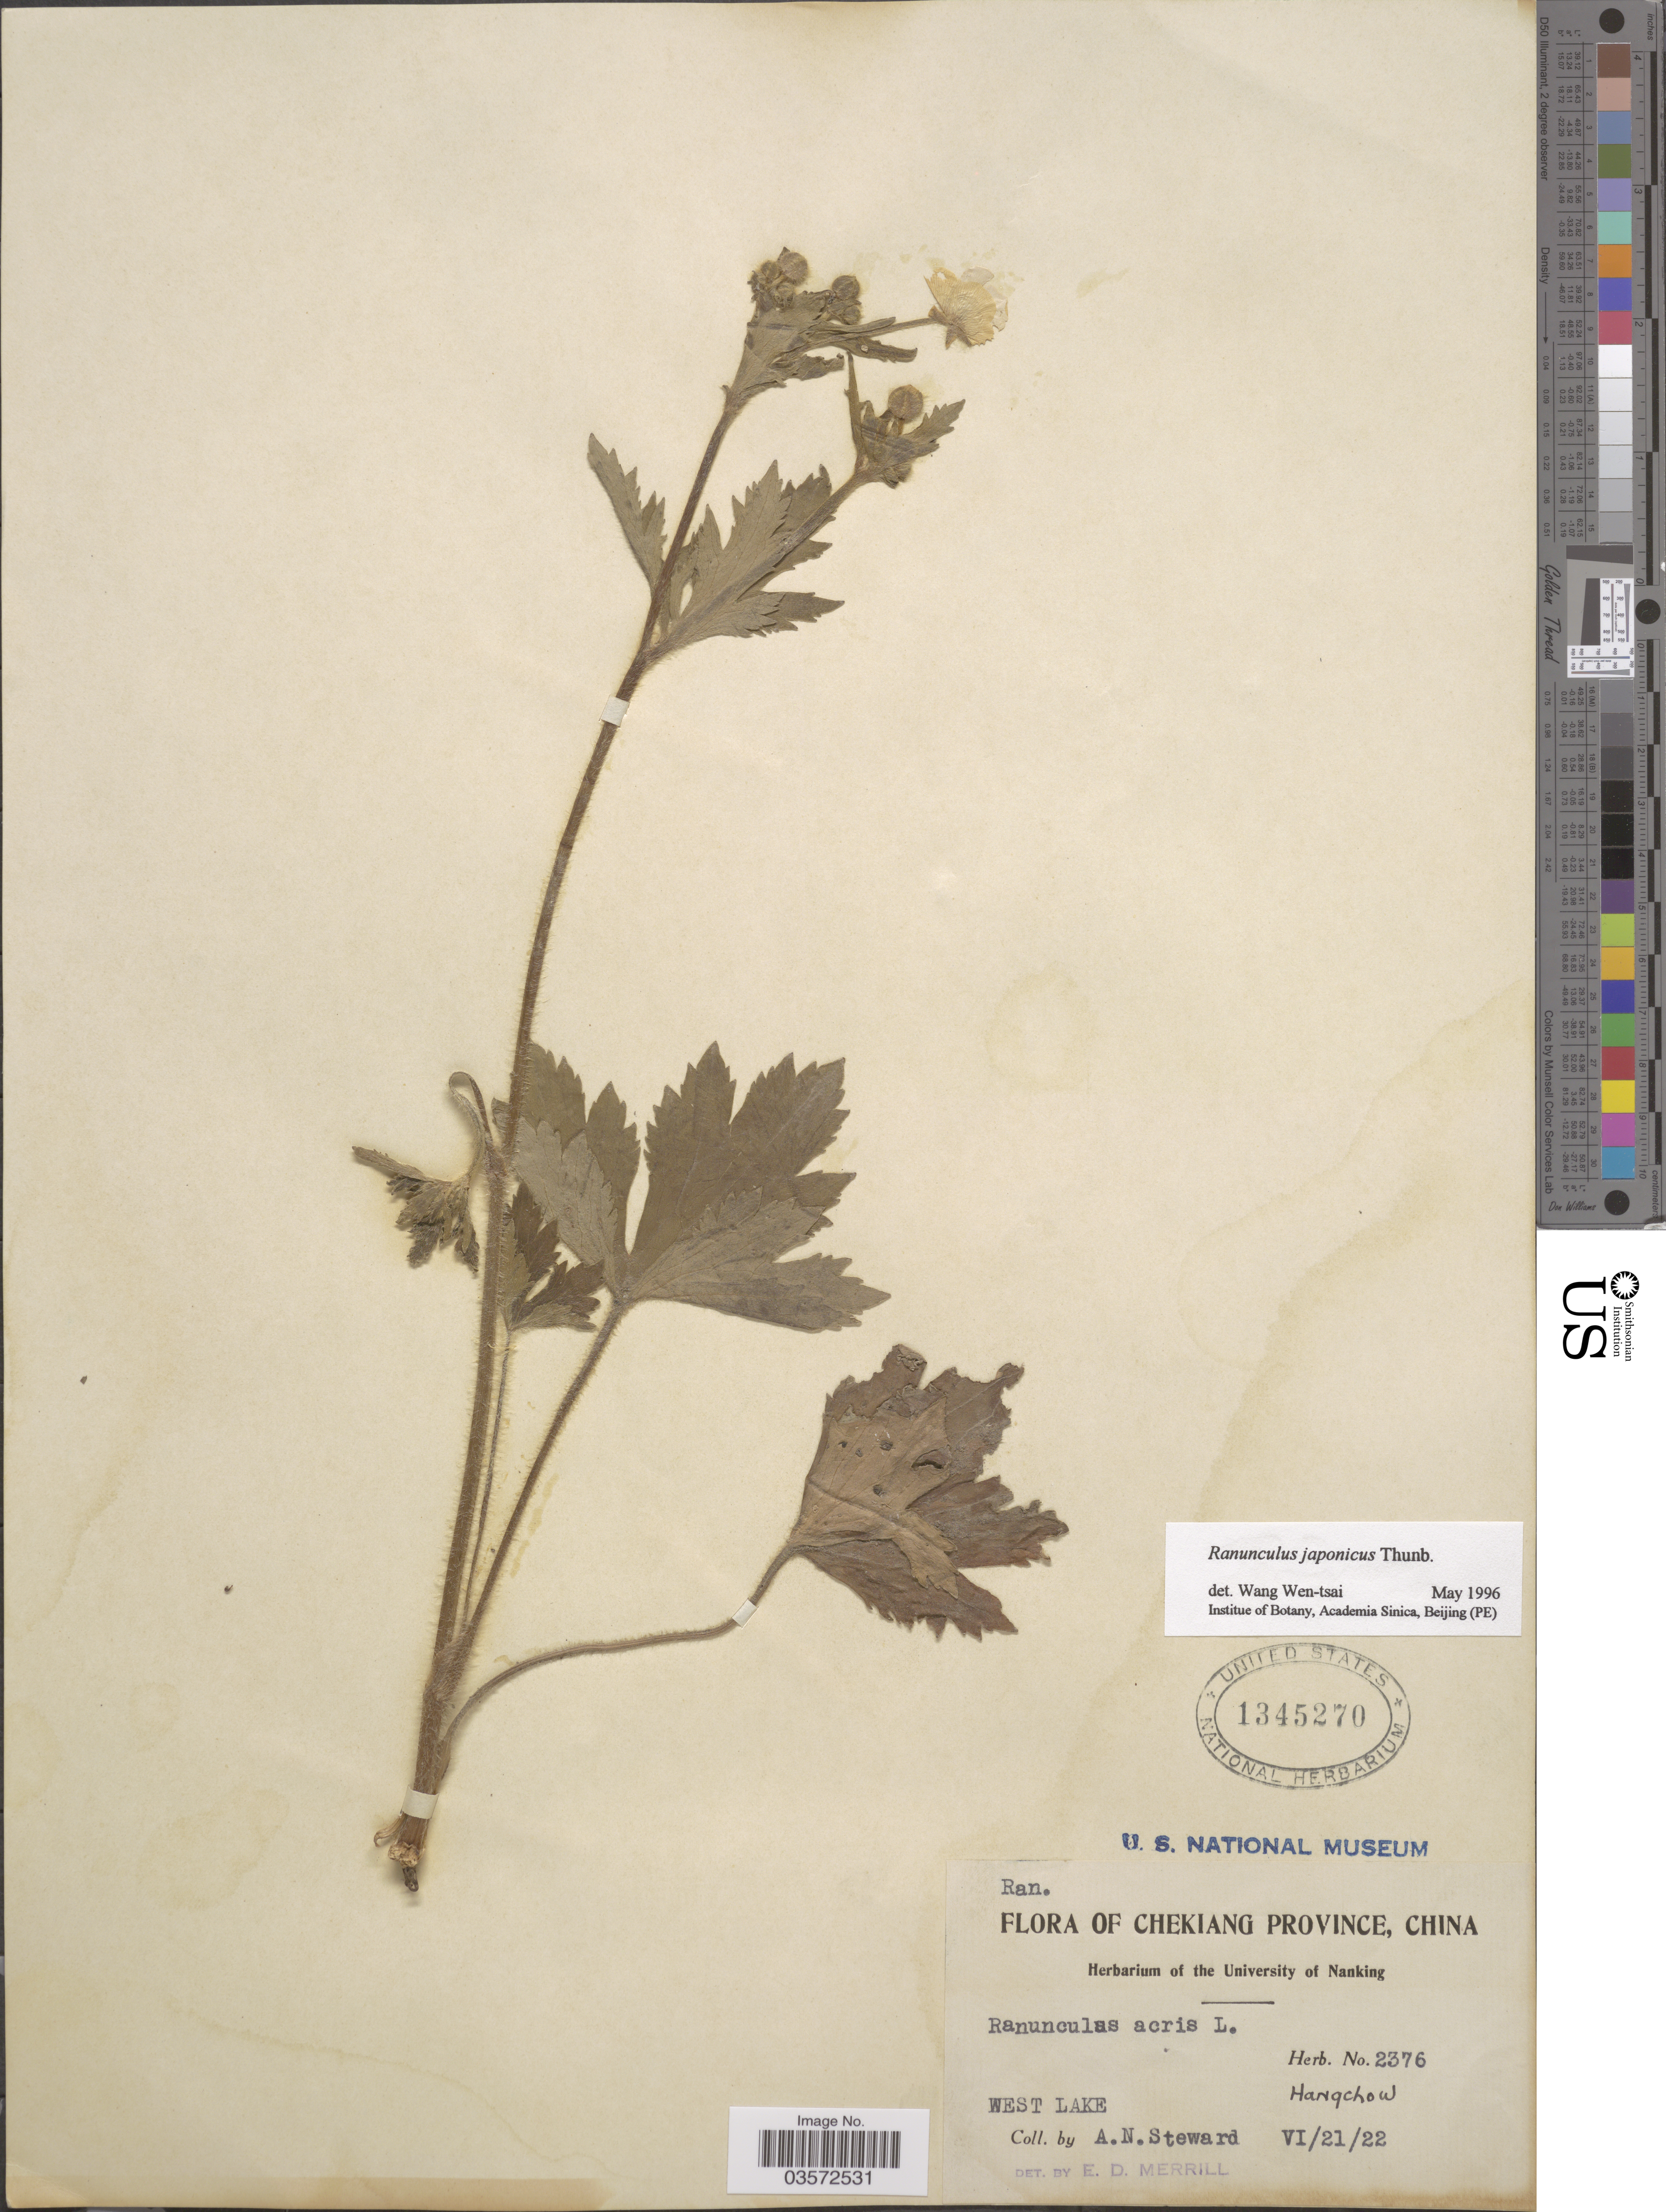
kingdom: Plantae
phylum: Tracheophyta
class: Magnoliopsida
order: Ranunculales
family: Ranunculaceae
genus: Ranunculus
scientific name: Ranunculus japonicus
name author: Thunb.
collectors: A. N. Steward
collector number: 2376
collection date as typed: Transcribed d/m/y: 21/6/22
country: China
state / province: Zhejiang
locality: Chekiang Province. West Lake. Hangchow.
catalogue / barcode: US 1345270